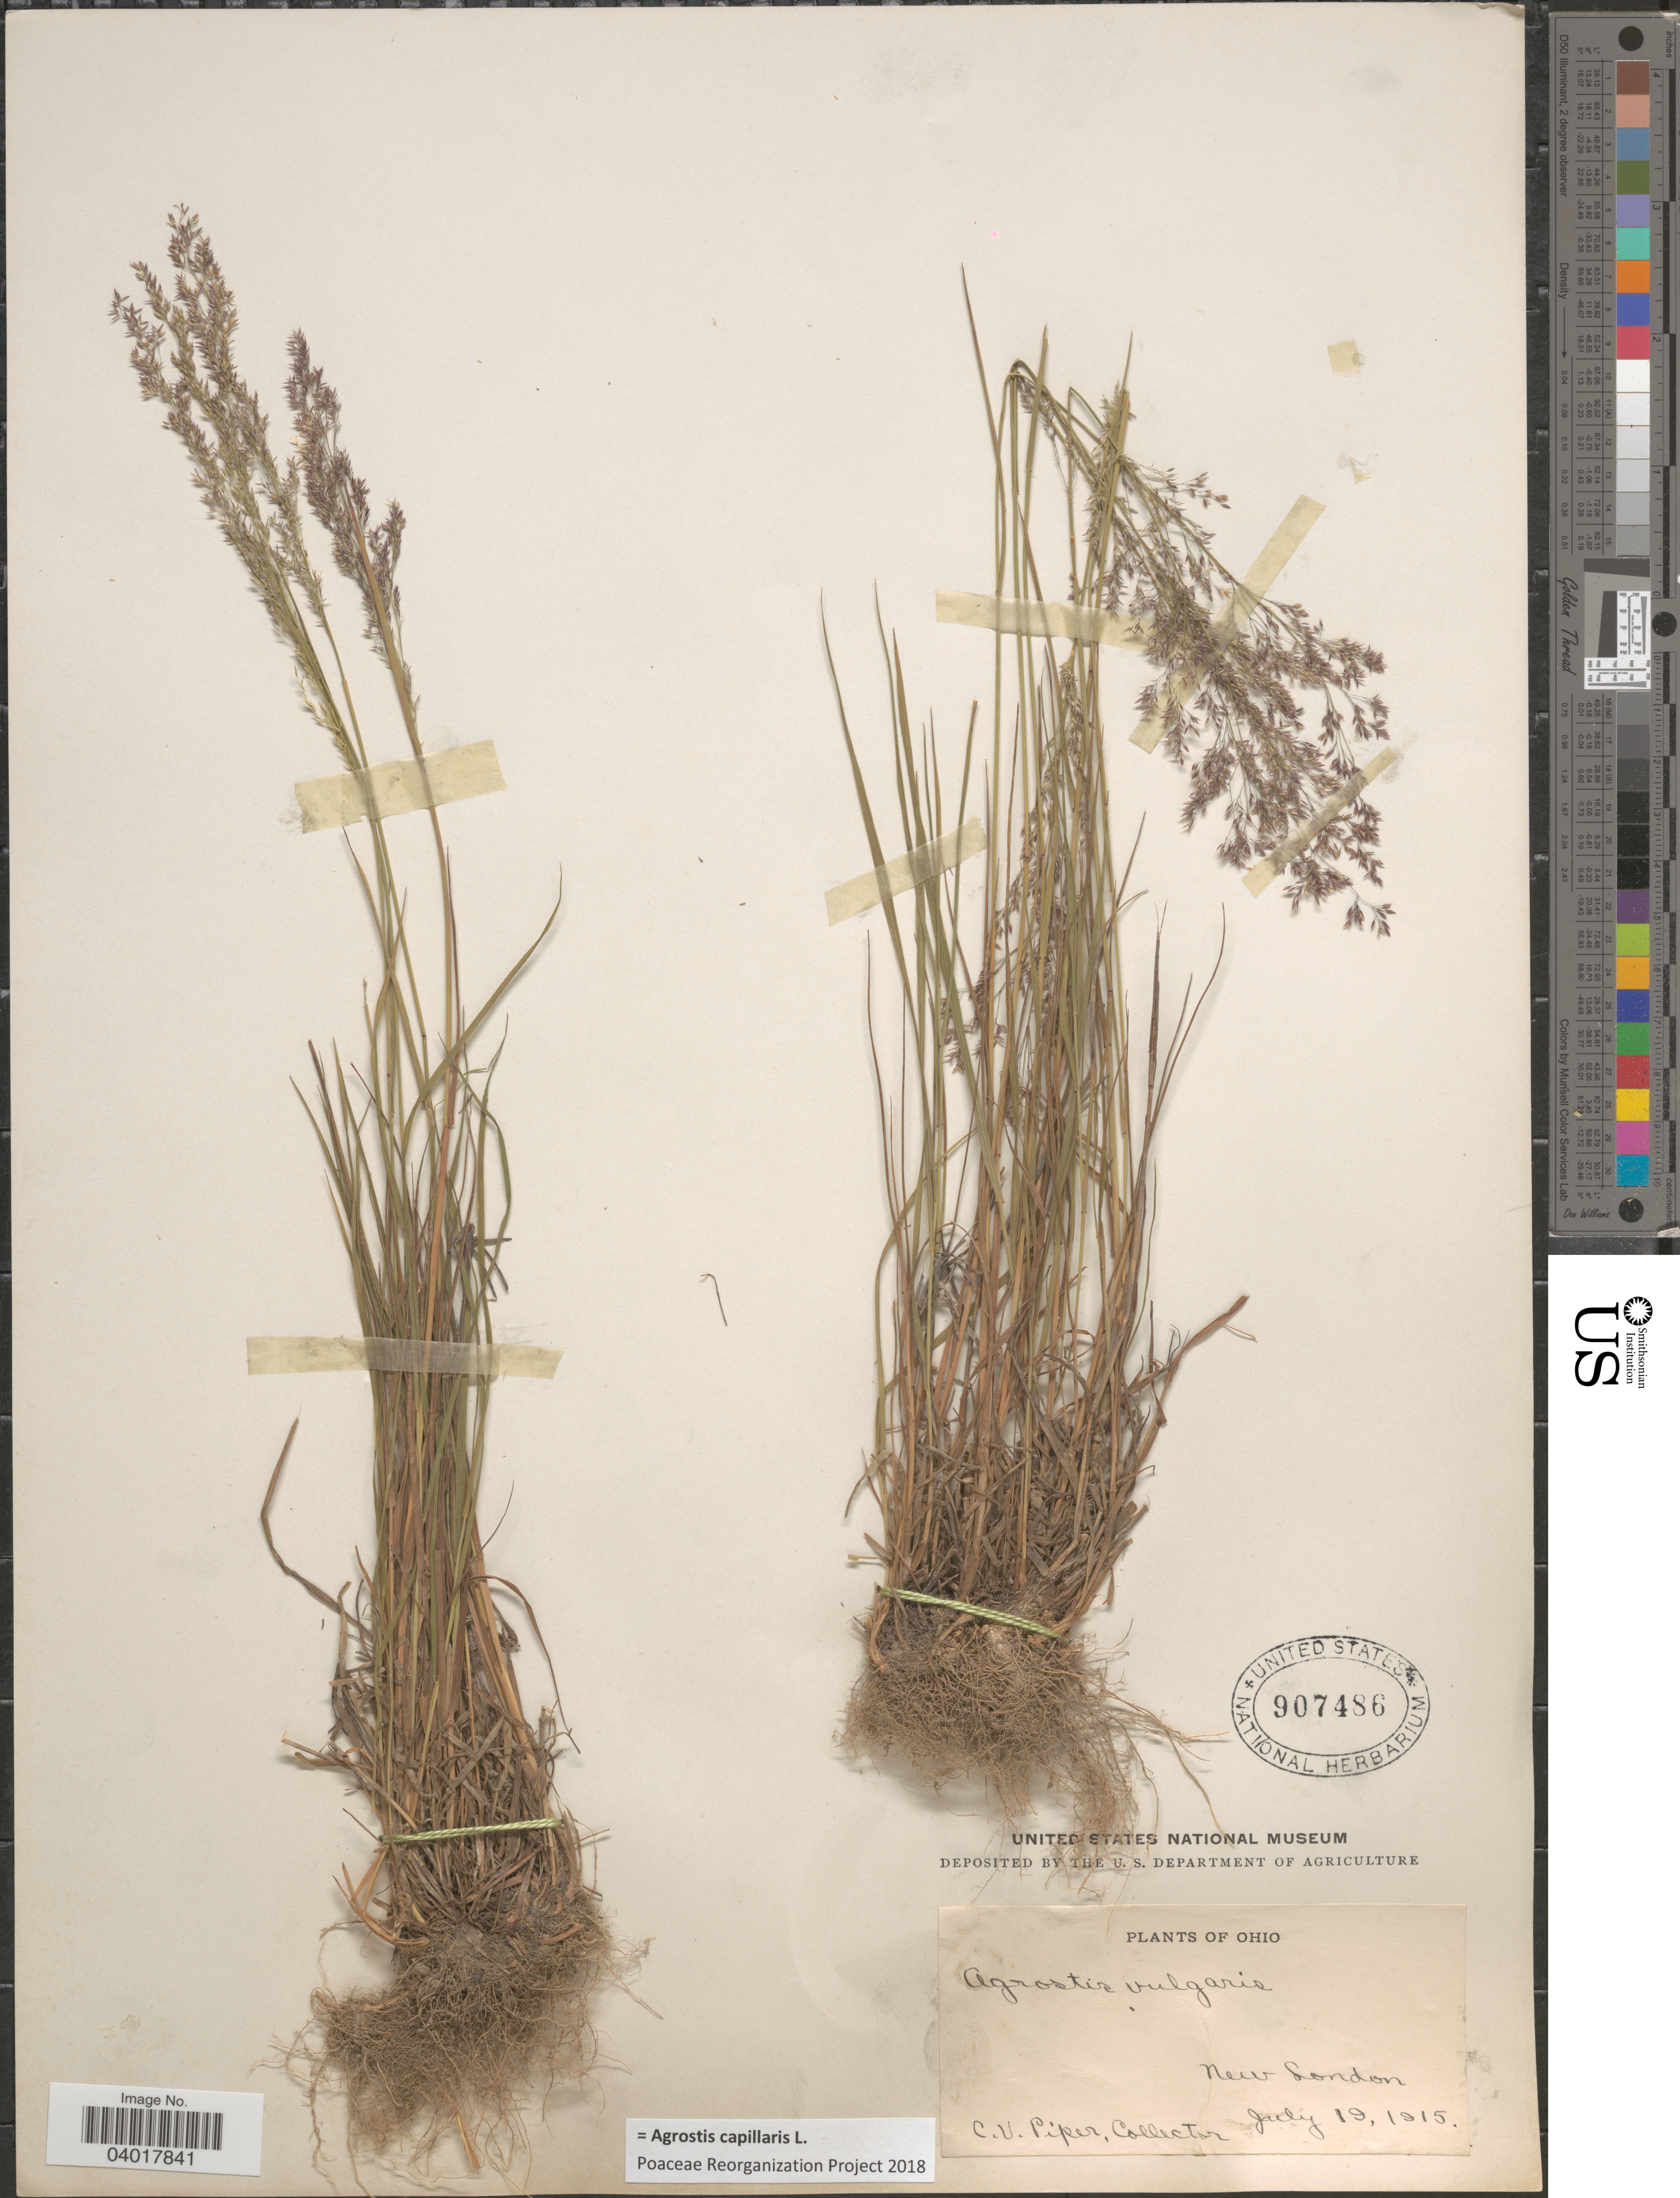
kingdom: Plantae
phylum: Tracheophyta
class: Liliopsida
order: Poales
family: Poaceae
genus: Agrostis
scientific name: Agrostis capillaris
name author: L.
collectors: C. V. Piper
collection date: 1915-07-19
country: United States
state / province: Ohio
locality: New London.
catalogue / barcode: US 907486